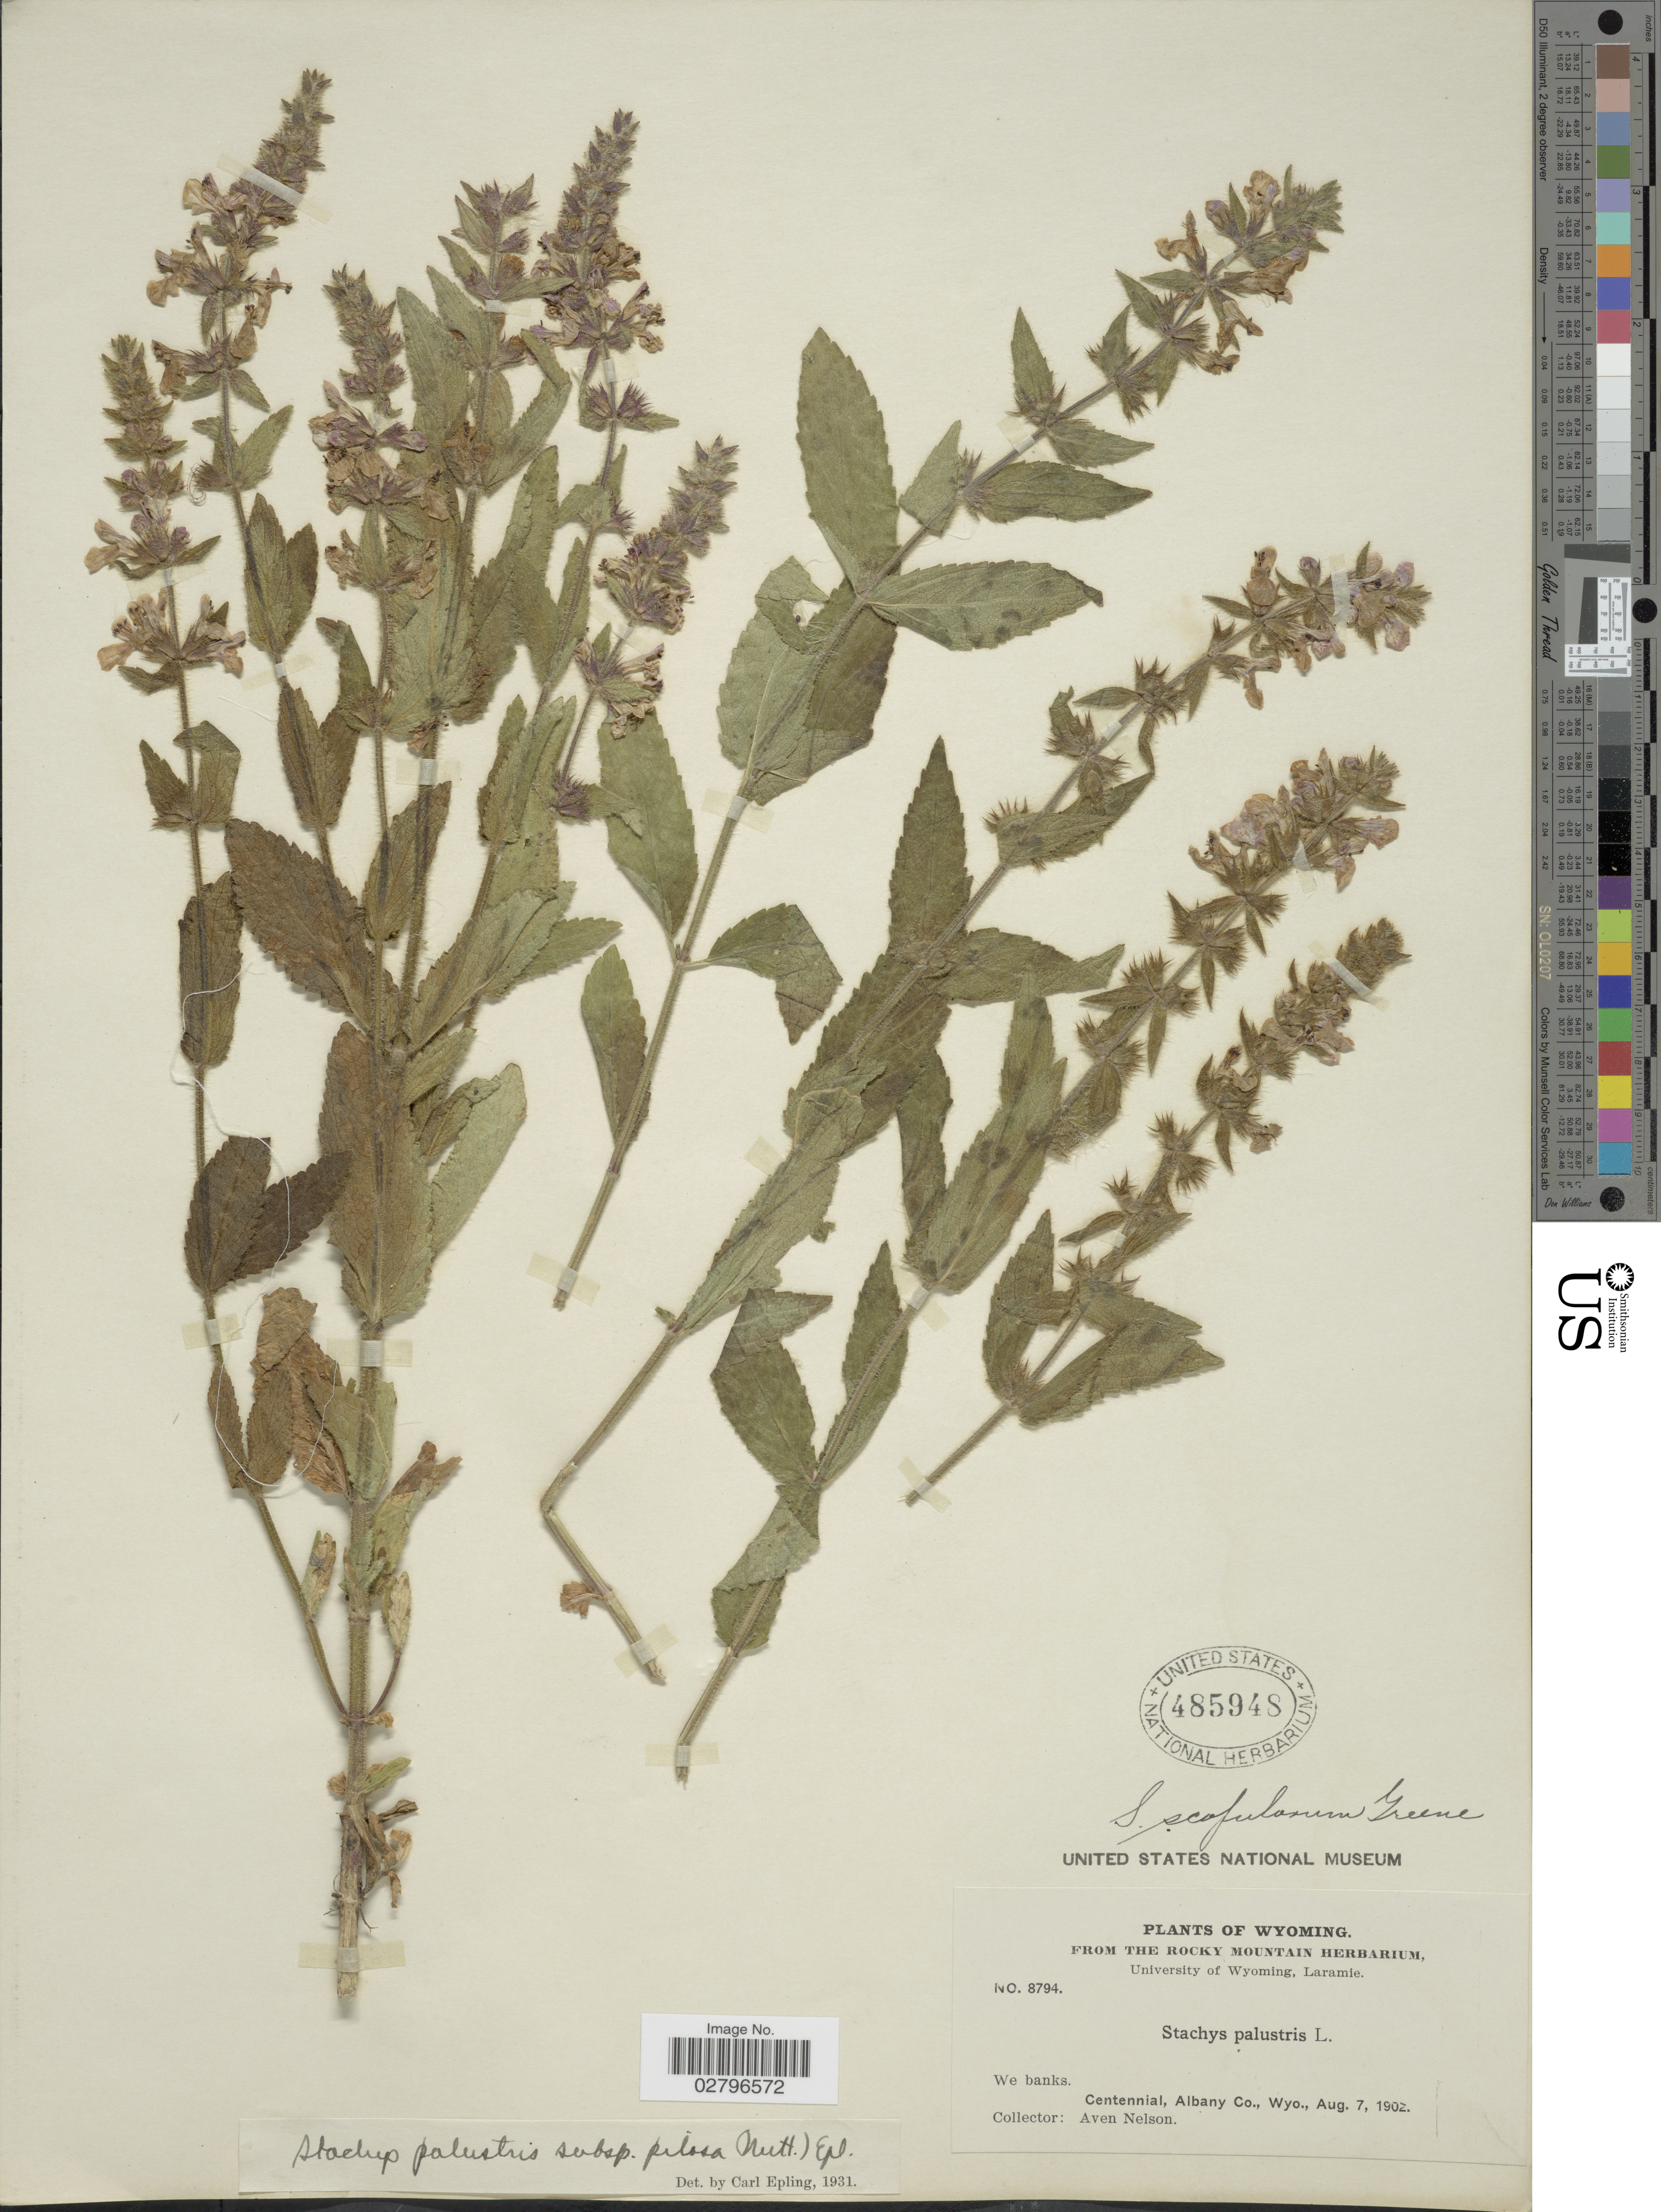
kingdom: Plantae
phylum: Tracheophyta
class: Magnoliopsida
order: Lamiales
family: Lamiaceae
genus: Stachys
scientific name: Stachys pilosa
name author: Nutt.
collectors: A. Nelson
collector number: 8794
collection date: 1902-08-07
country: United States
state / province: Wyoming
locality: Centennial, Albany Co.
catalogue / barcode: US 485948